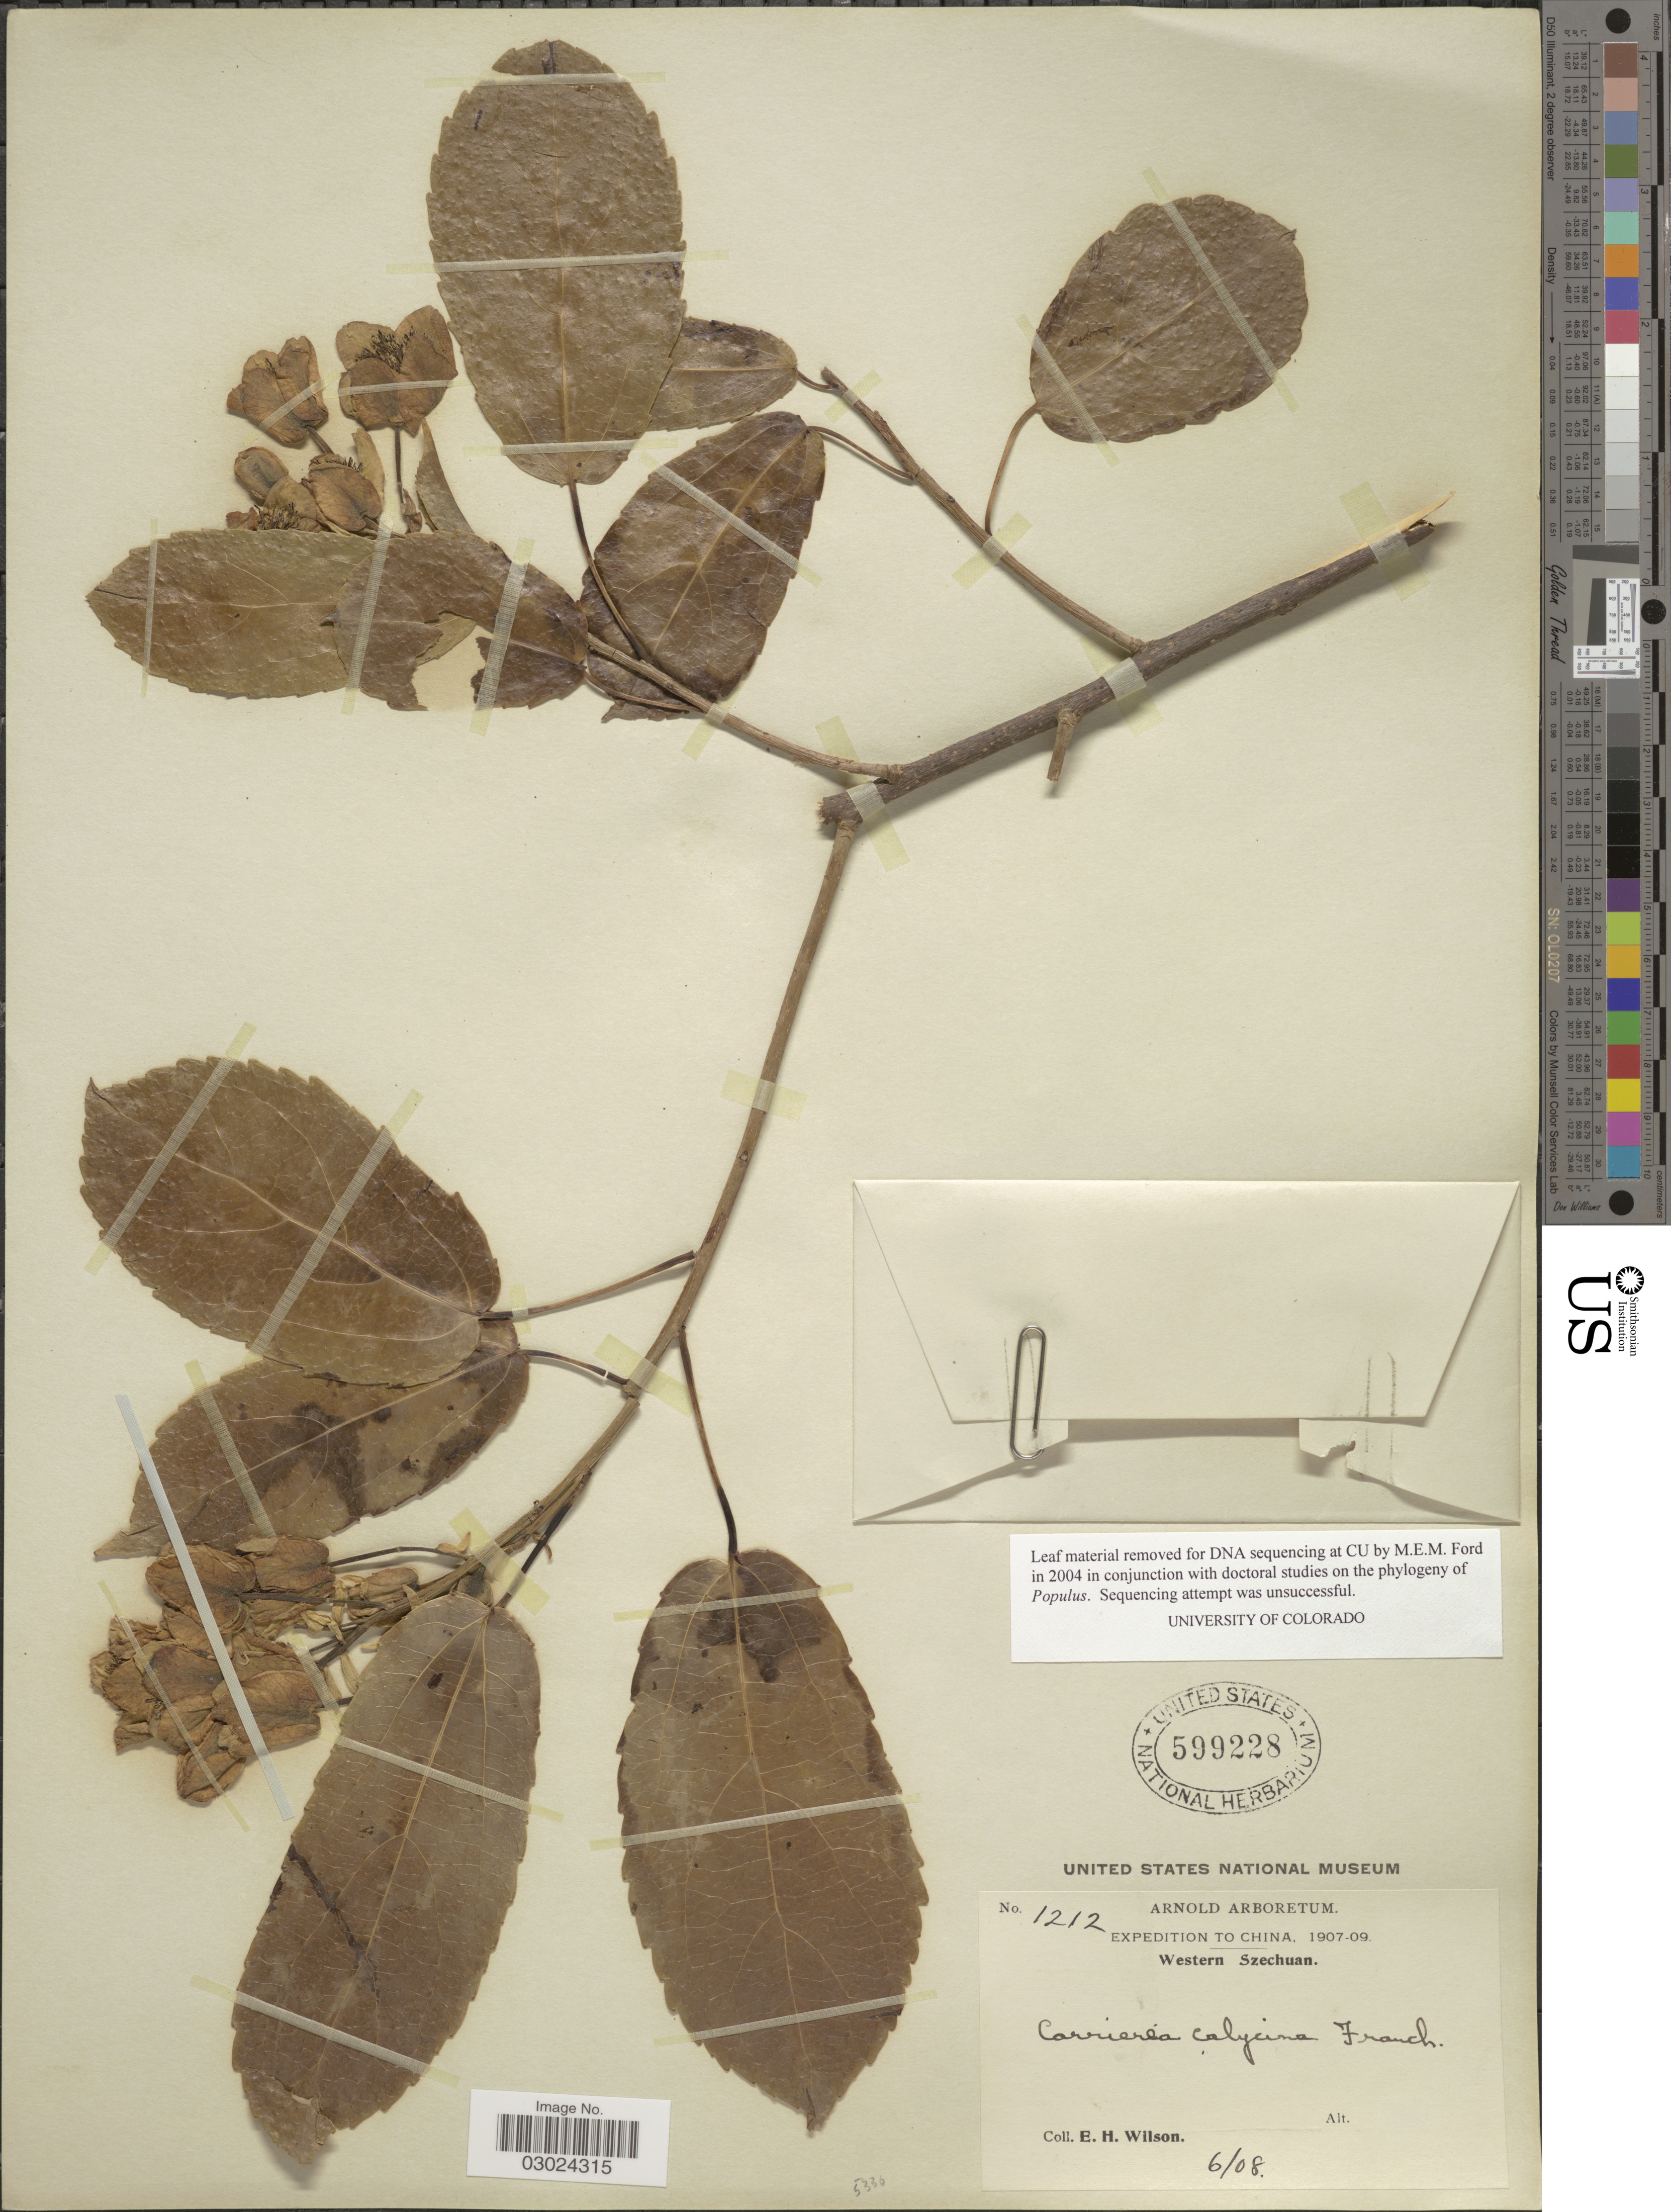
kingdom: Plantae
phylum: Tracheophyta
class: Magnoliopsida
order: Malpighiales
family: Salicaceae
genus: Carrierea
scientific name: Carrierea calycina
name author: Franch.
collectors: E. Wilson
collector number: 1212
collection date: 1908-06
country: China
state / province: Sichuan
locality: Western Szechuan.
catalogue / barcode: US 599228